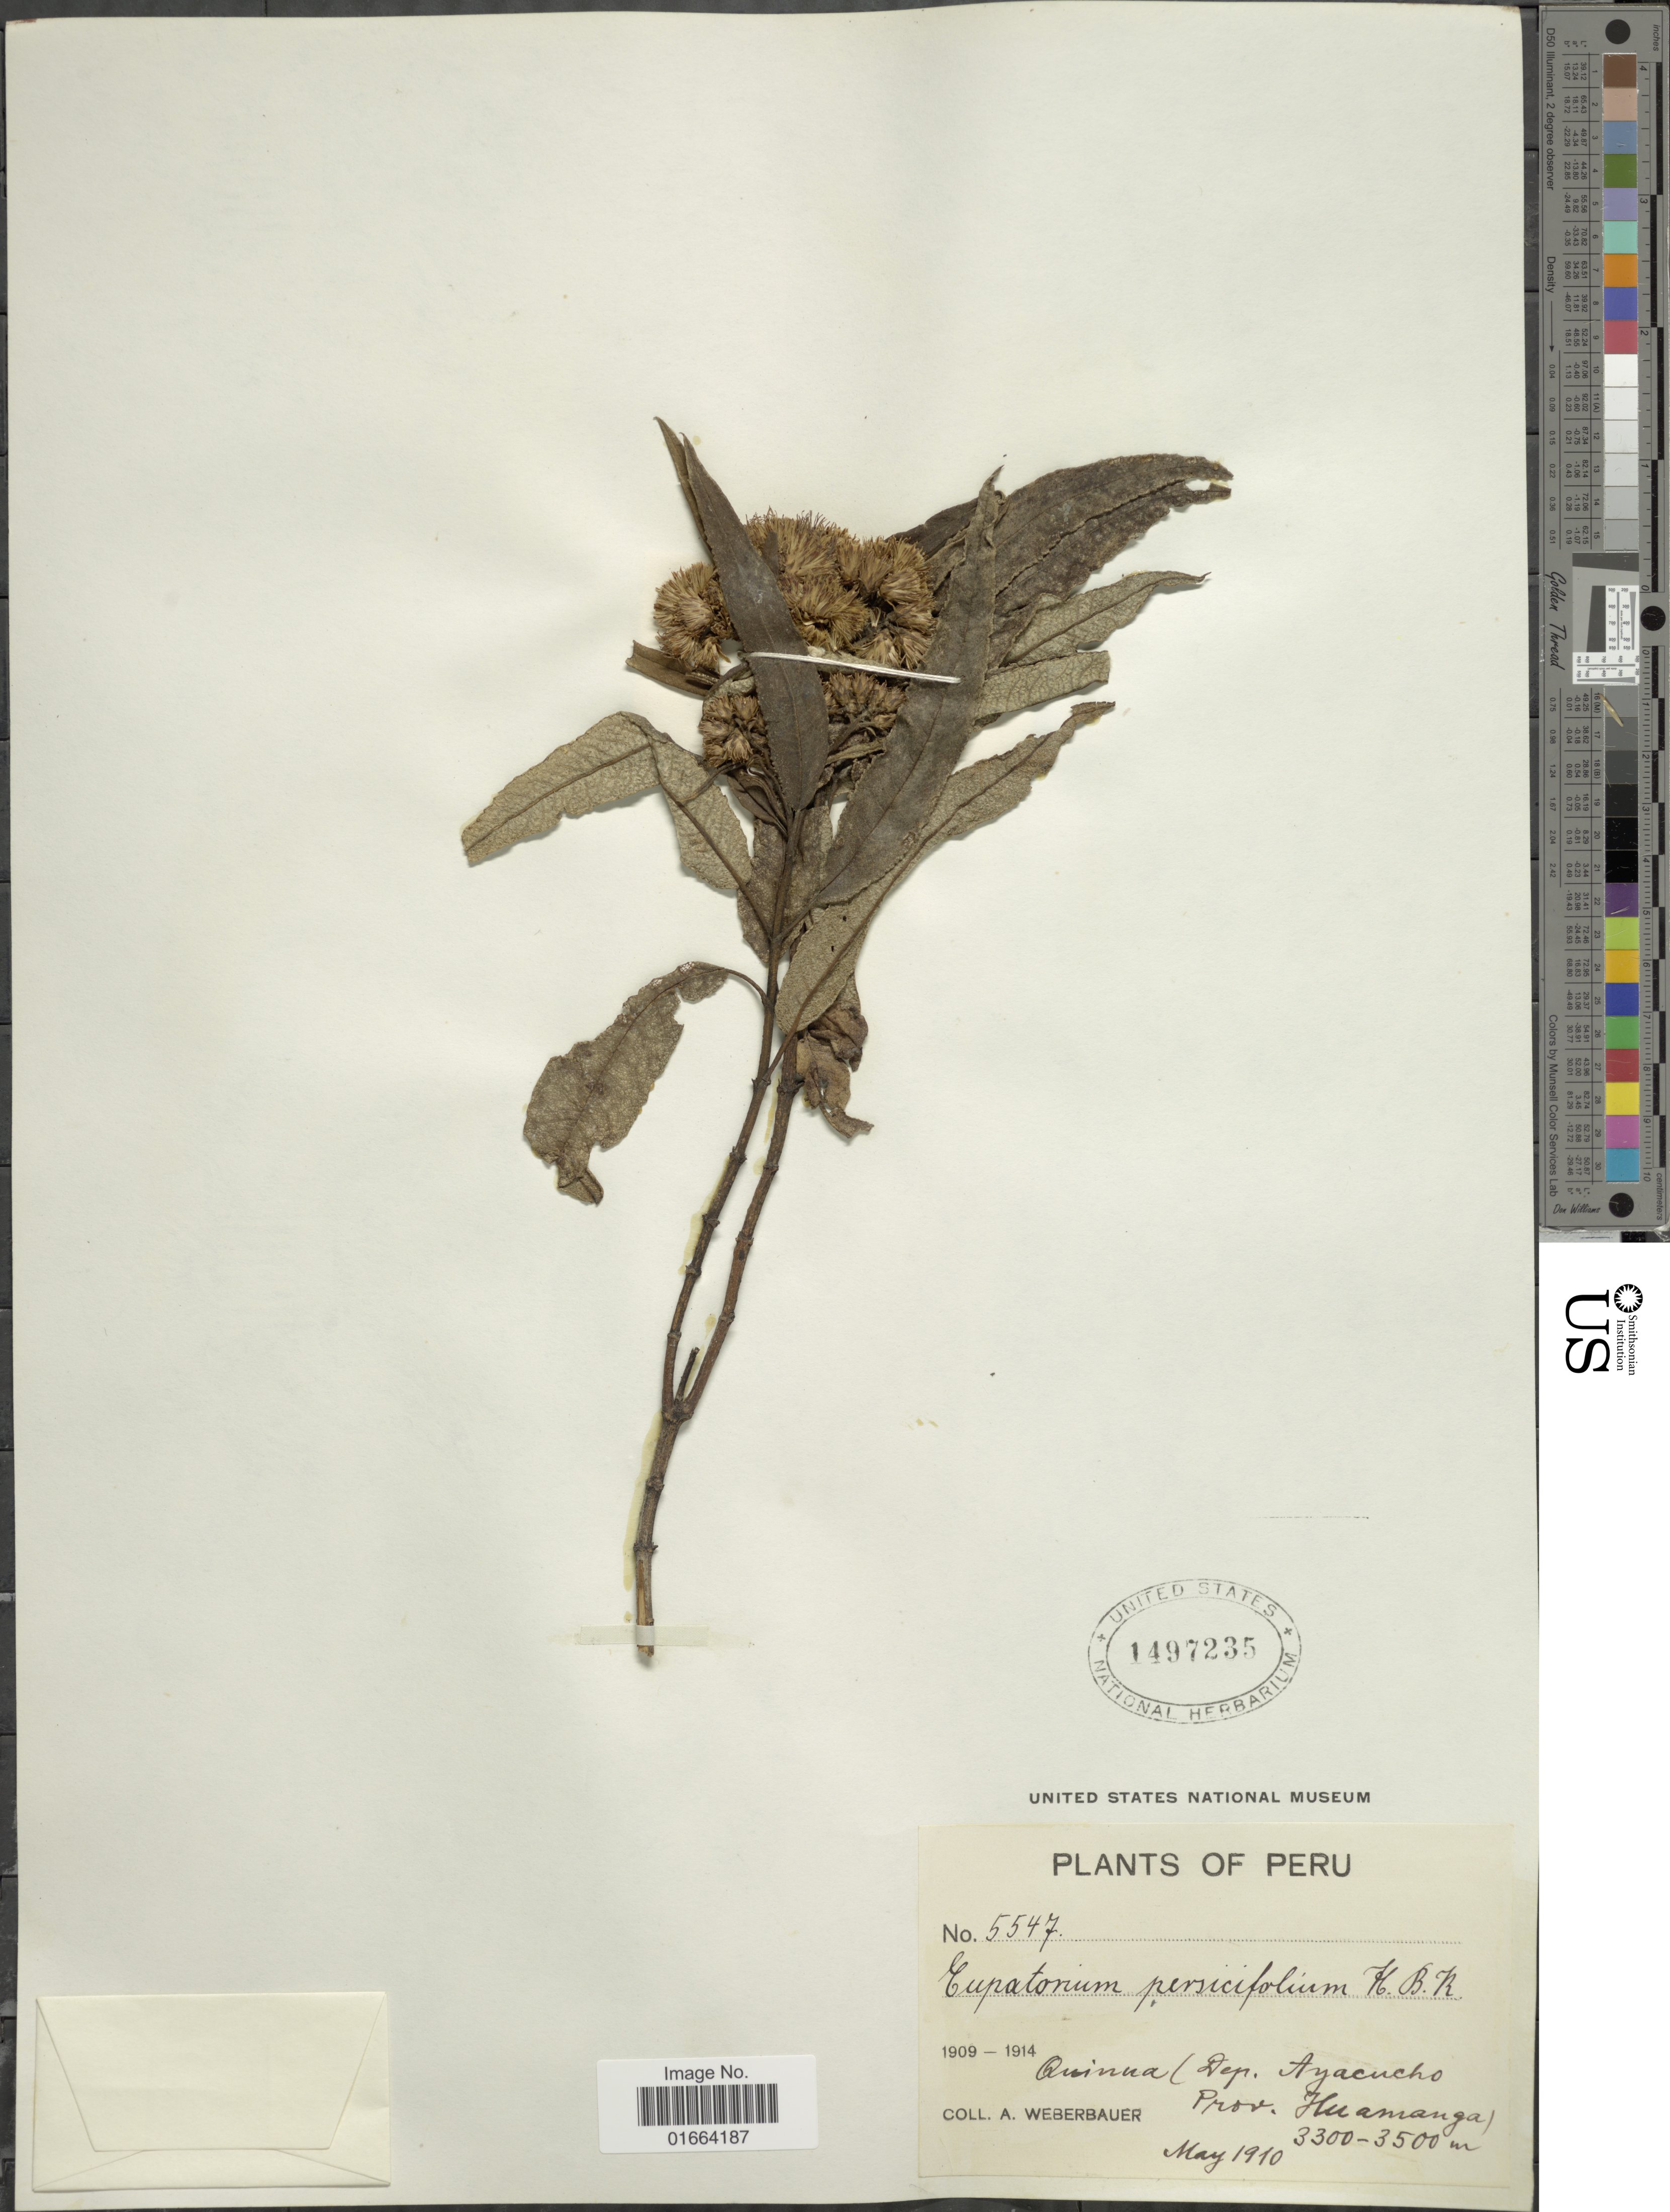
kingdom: Plantae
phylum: Tracheophyta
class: Magnoliopsida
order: Asterales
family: Asteraceae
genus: Aristeguietia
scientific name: Aristeguietia discolor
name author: (DC.) R.M. King & H. Rob.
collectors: A. Weberbauer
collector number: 5547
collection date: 1910-05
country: Peru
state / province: Ayacucho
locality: Quinnal. Prov. Huamanga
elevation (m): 3300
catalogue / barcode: US 1497235